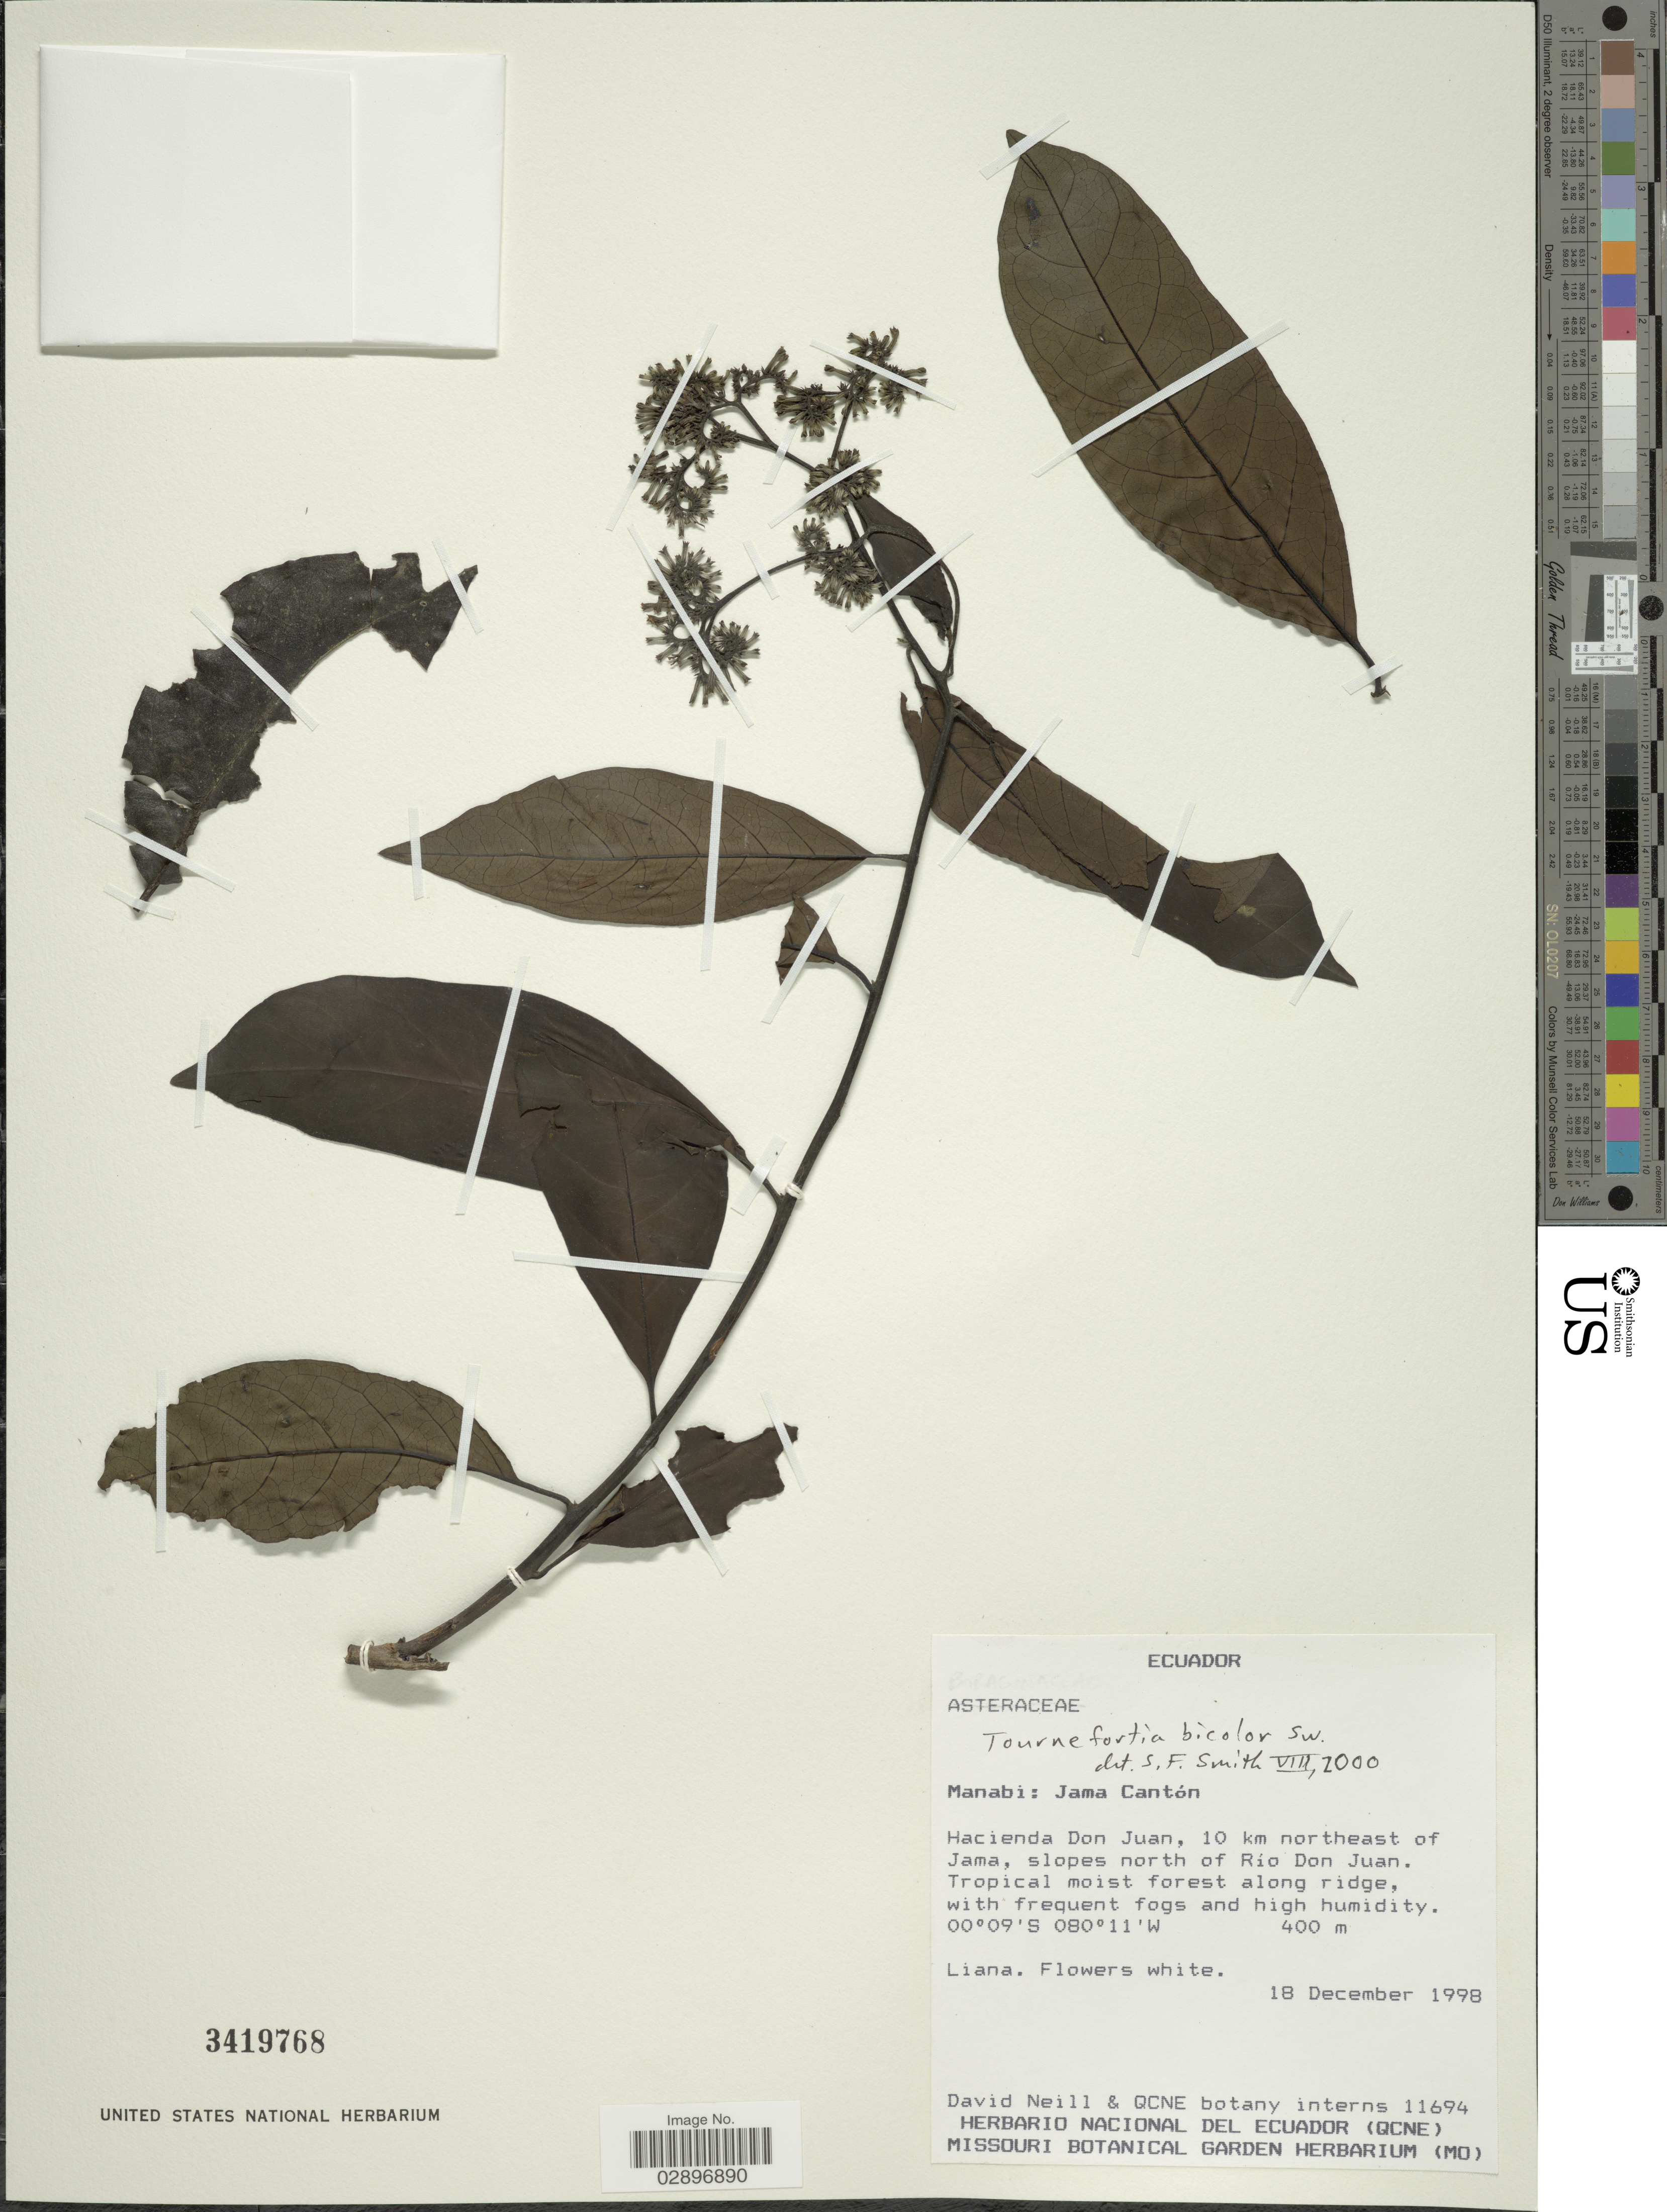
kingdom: Plantae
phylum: Tracheophyta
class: Magnoliopsida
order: Boraginales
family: Heliotropiaceae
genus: Tournefortia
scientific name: Tournefortia bicolor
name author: Sw.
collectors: D. Neill & QCNE botany interns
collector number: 11694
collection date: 1998-12-18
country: Ecuador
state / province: Manabí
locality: Jama Cantón. Hacienda Don Juan, 10 km northeast of Jama, slopes north of Río Don Juan.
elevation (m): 400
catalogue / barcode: US 3419768